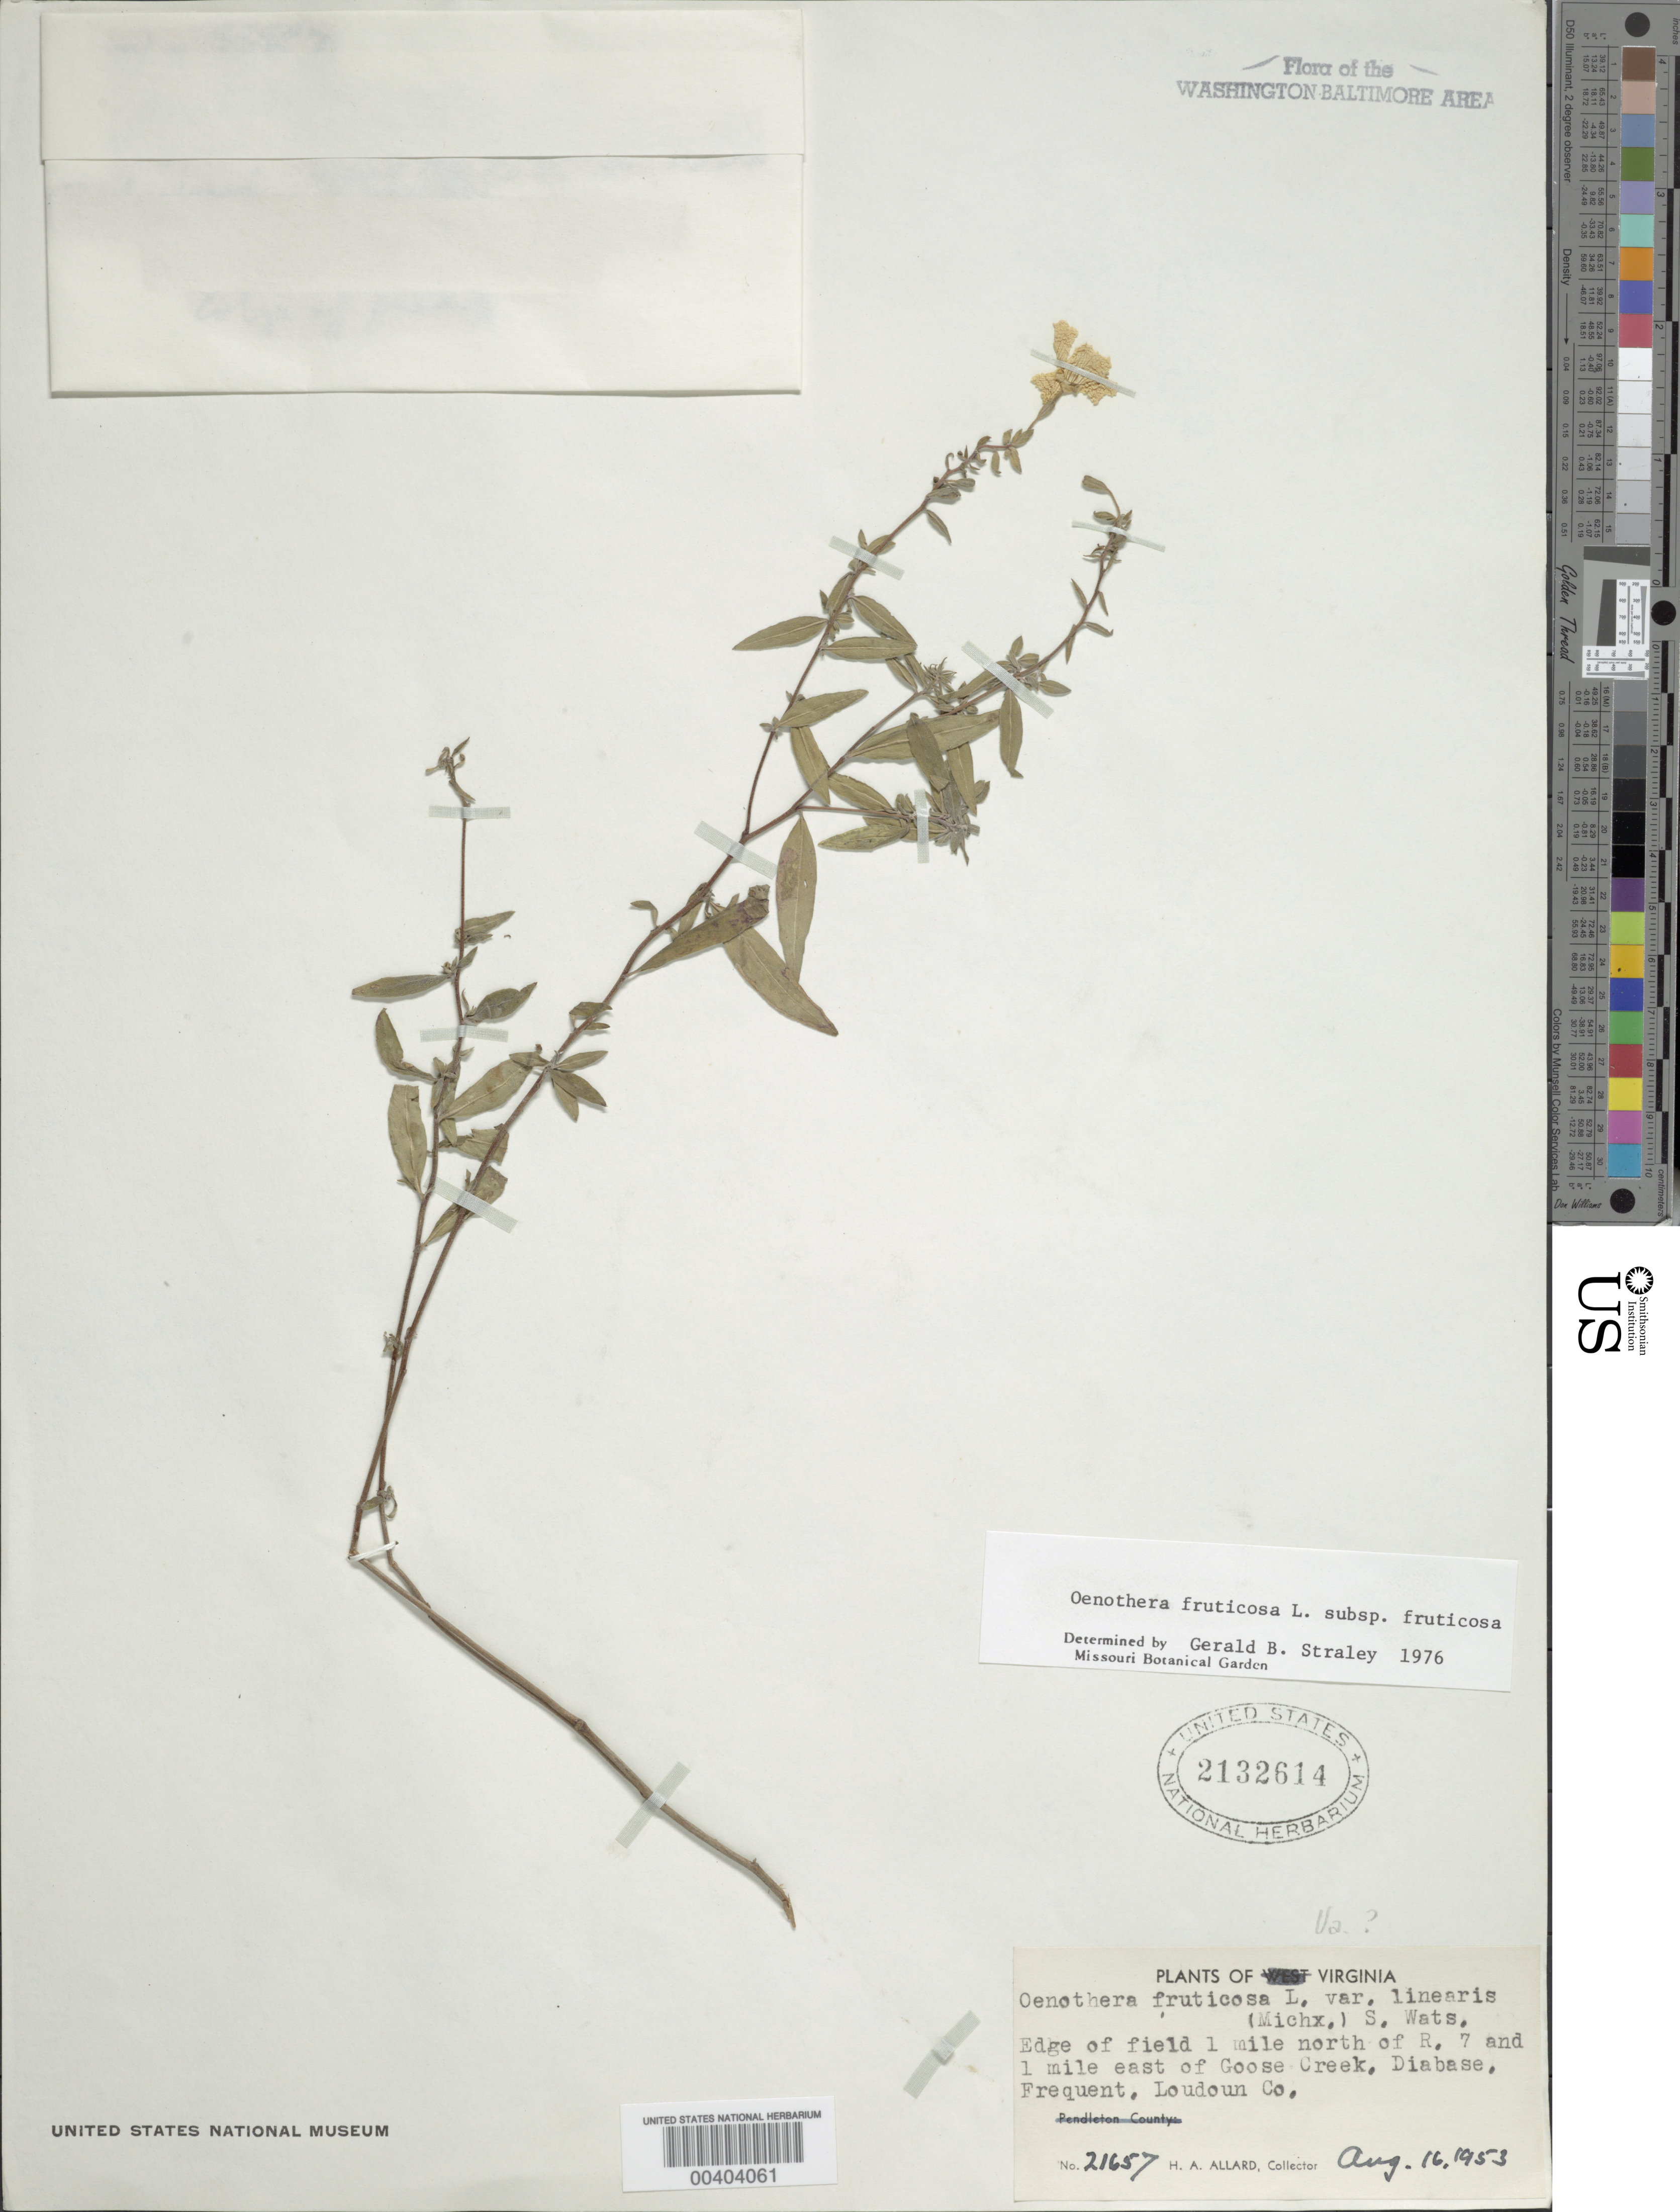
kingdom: Plantae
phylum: Tracheophyta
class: Magnoliopsida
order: Myrtales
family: Onagraceae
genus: Oenothera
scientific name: Oenothera fruticosa subsp. fruticosa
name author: L.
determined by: Straley, G. B.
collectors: H. A. Allard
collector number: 21657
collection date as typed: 16 Aug 1953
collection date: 1953-08-16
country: United States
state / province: Virginia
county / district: Loudoun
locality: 1 mi. N of Rt. 7 and 1 mi. E of Goose Creek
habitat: Edge of field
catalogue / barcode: US 2131614